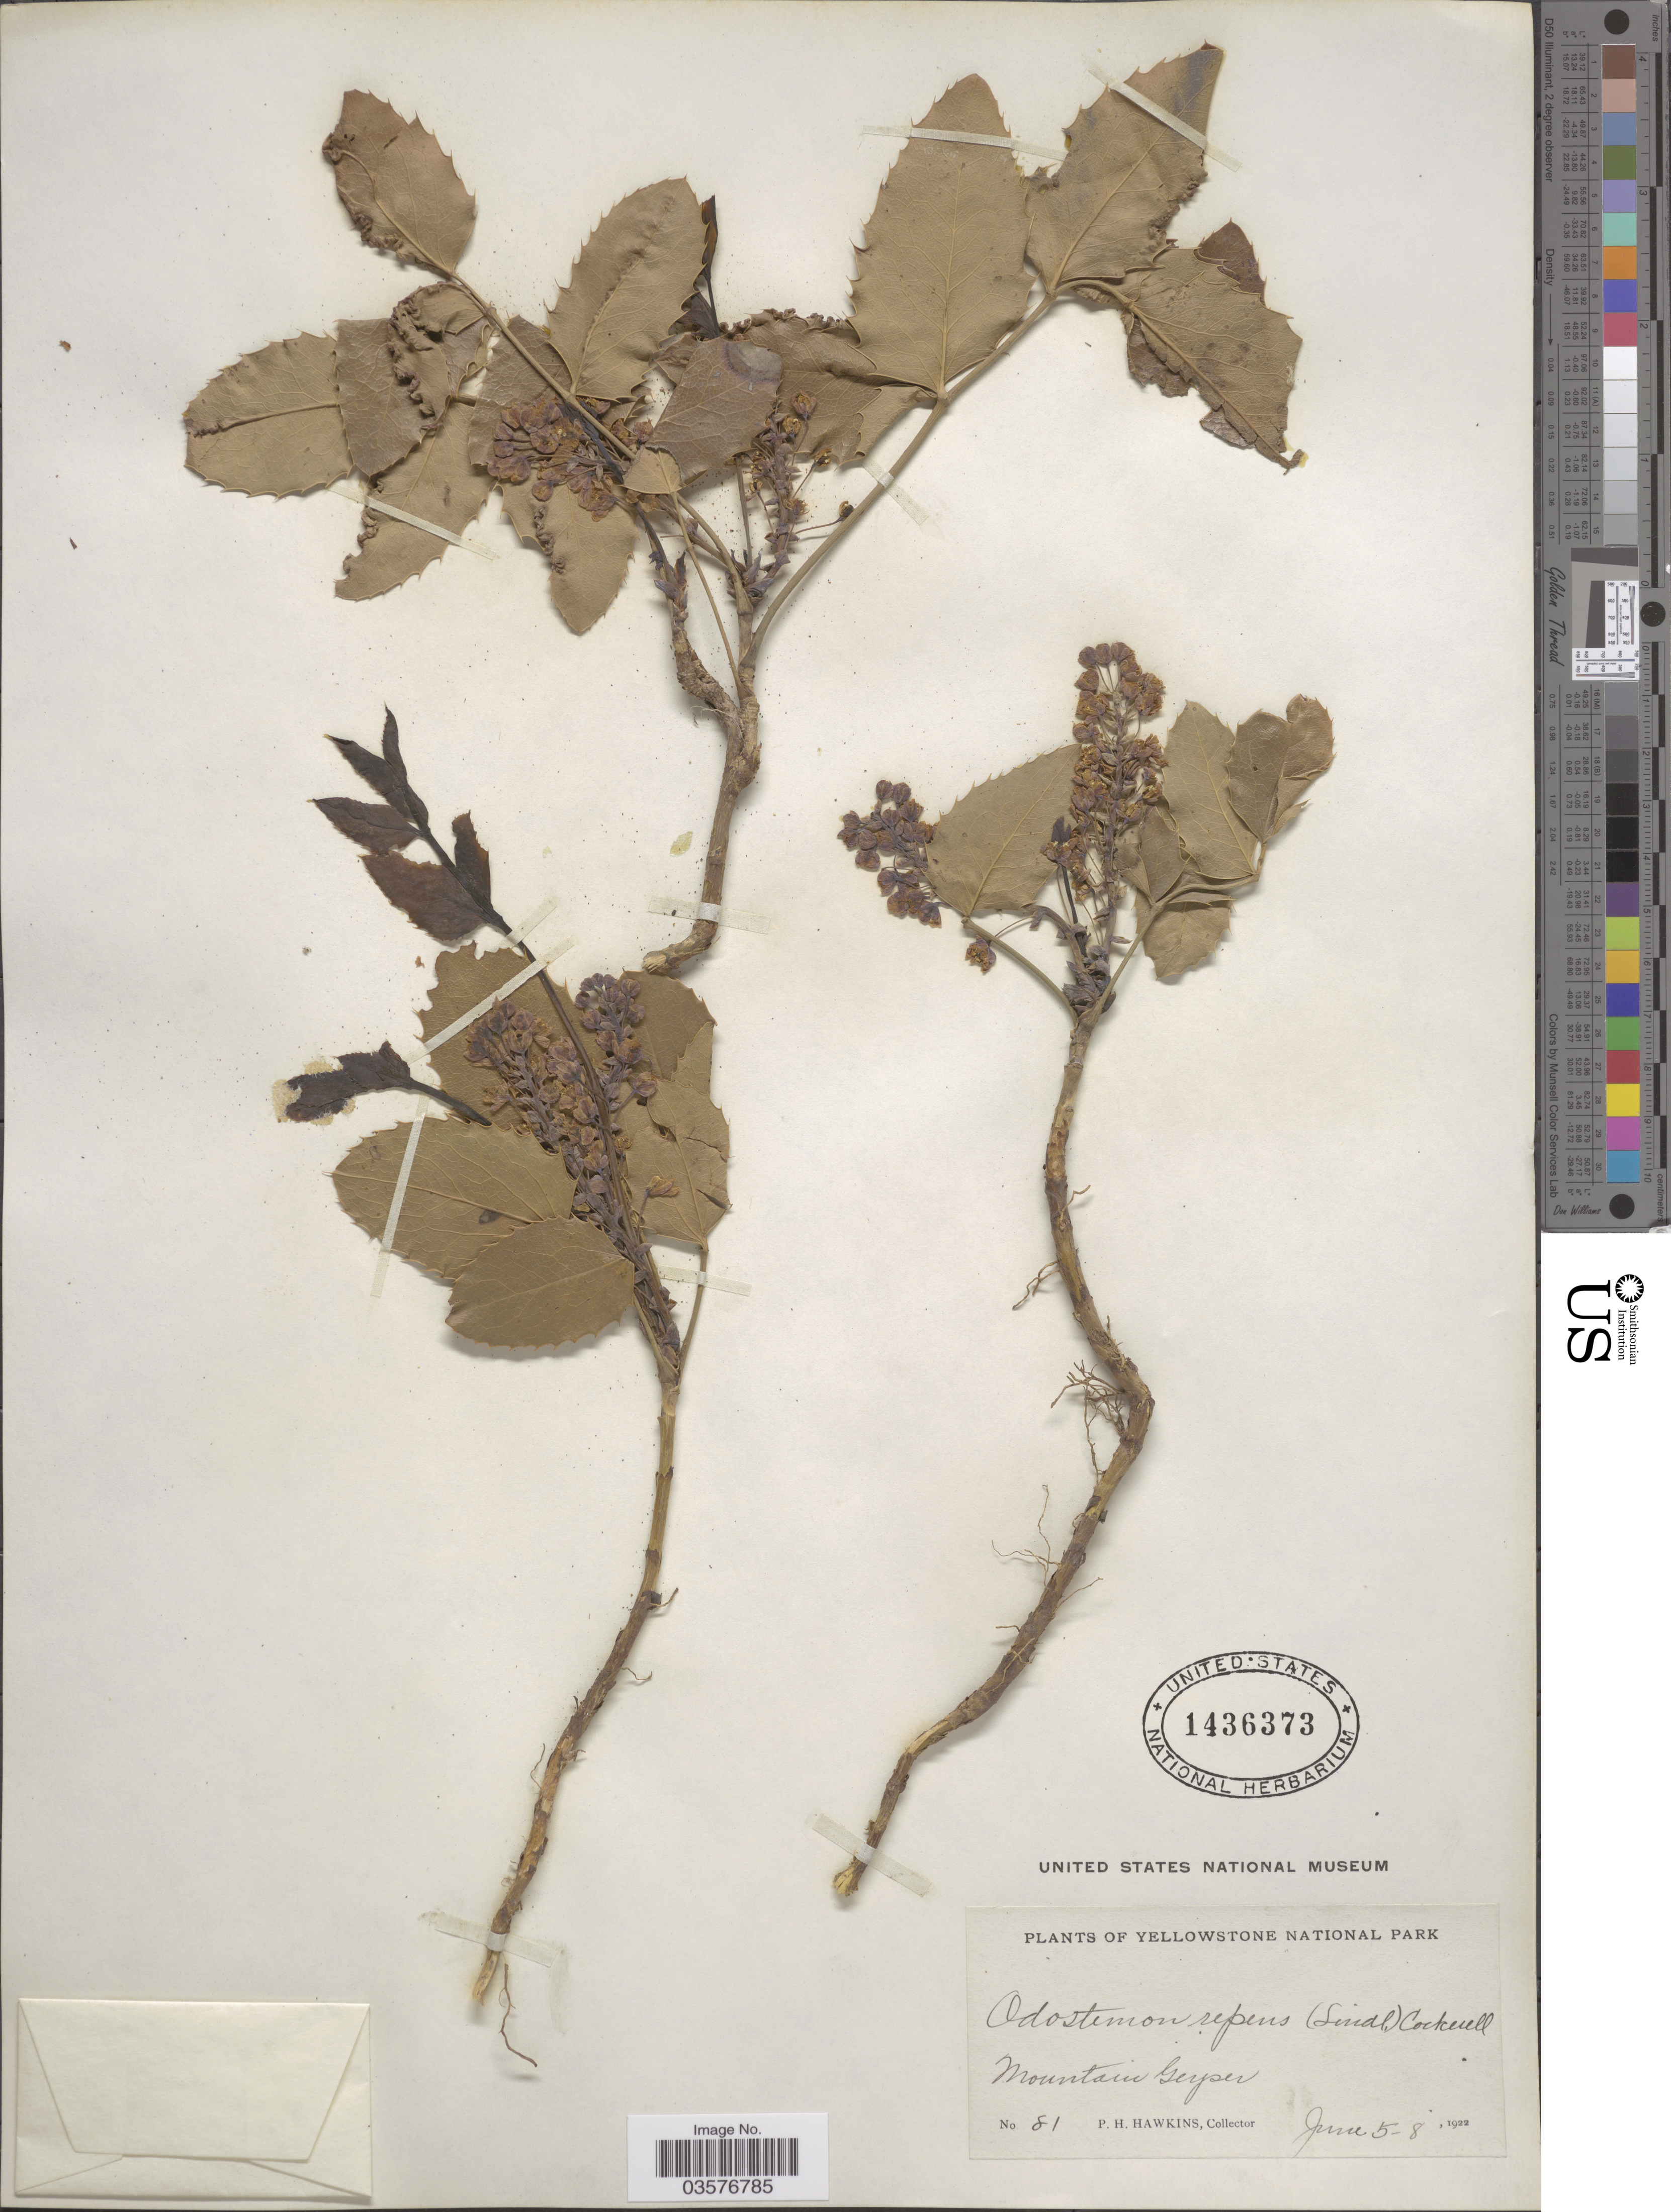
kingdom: Plantae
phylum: Tracheophyta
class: Magnoliopsida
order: Ranunculales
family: Berberidaceae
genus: Mahonia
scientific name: Mahonia repens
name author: (Lindl.) G. Don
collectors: P. Hawkins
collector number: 81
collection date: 1922-06-05/1922-06-08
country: United States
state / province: Wyoming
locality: Yellowstone National Park. Mountain Geyser.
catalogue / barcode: US 1436373